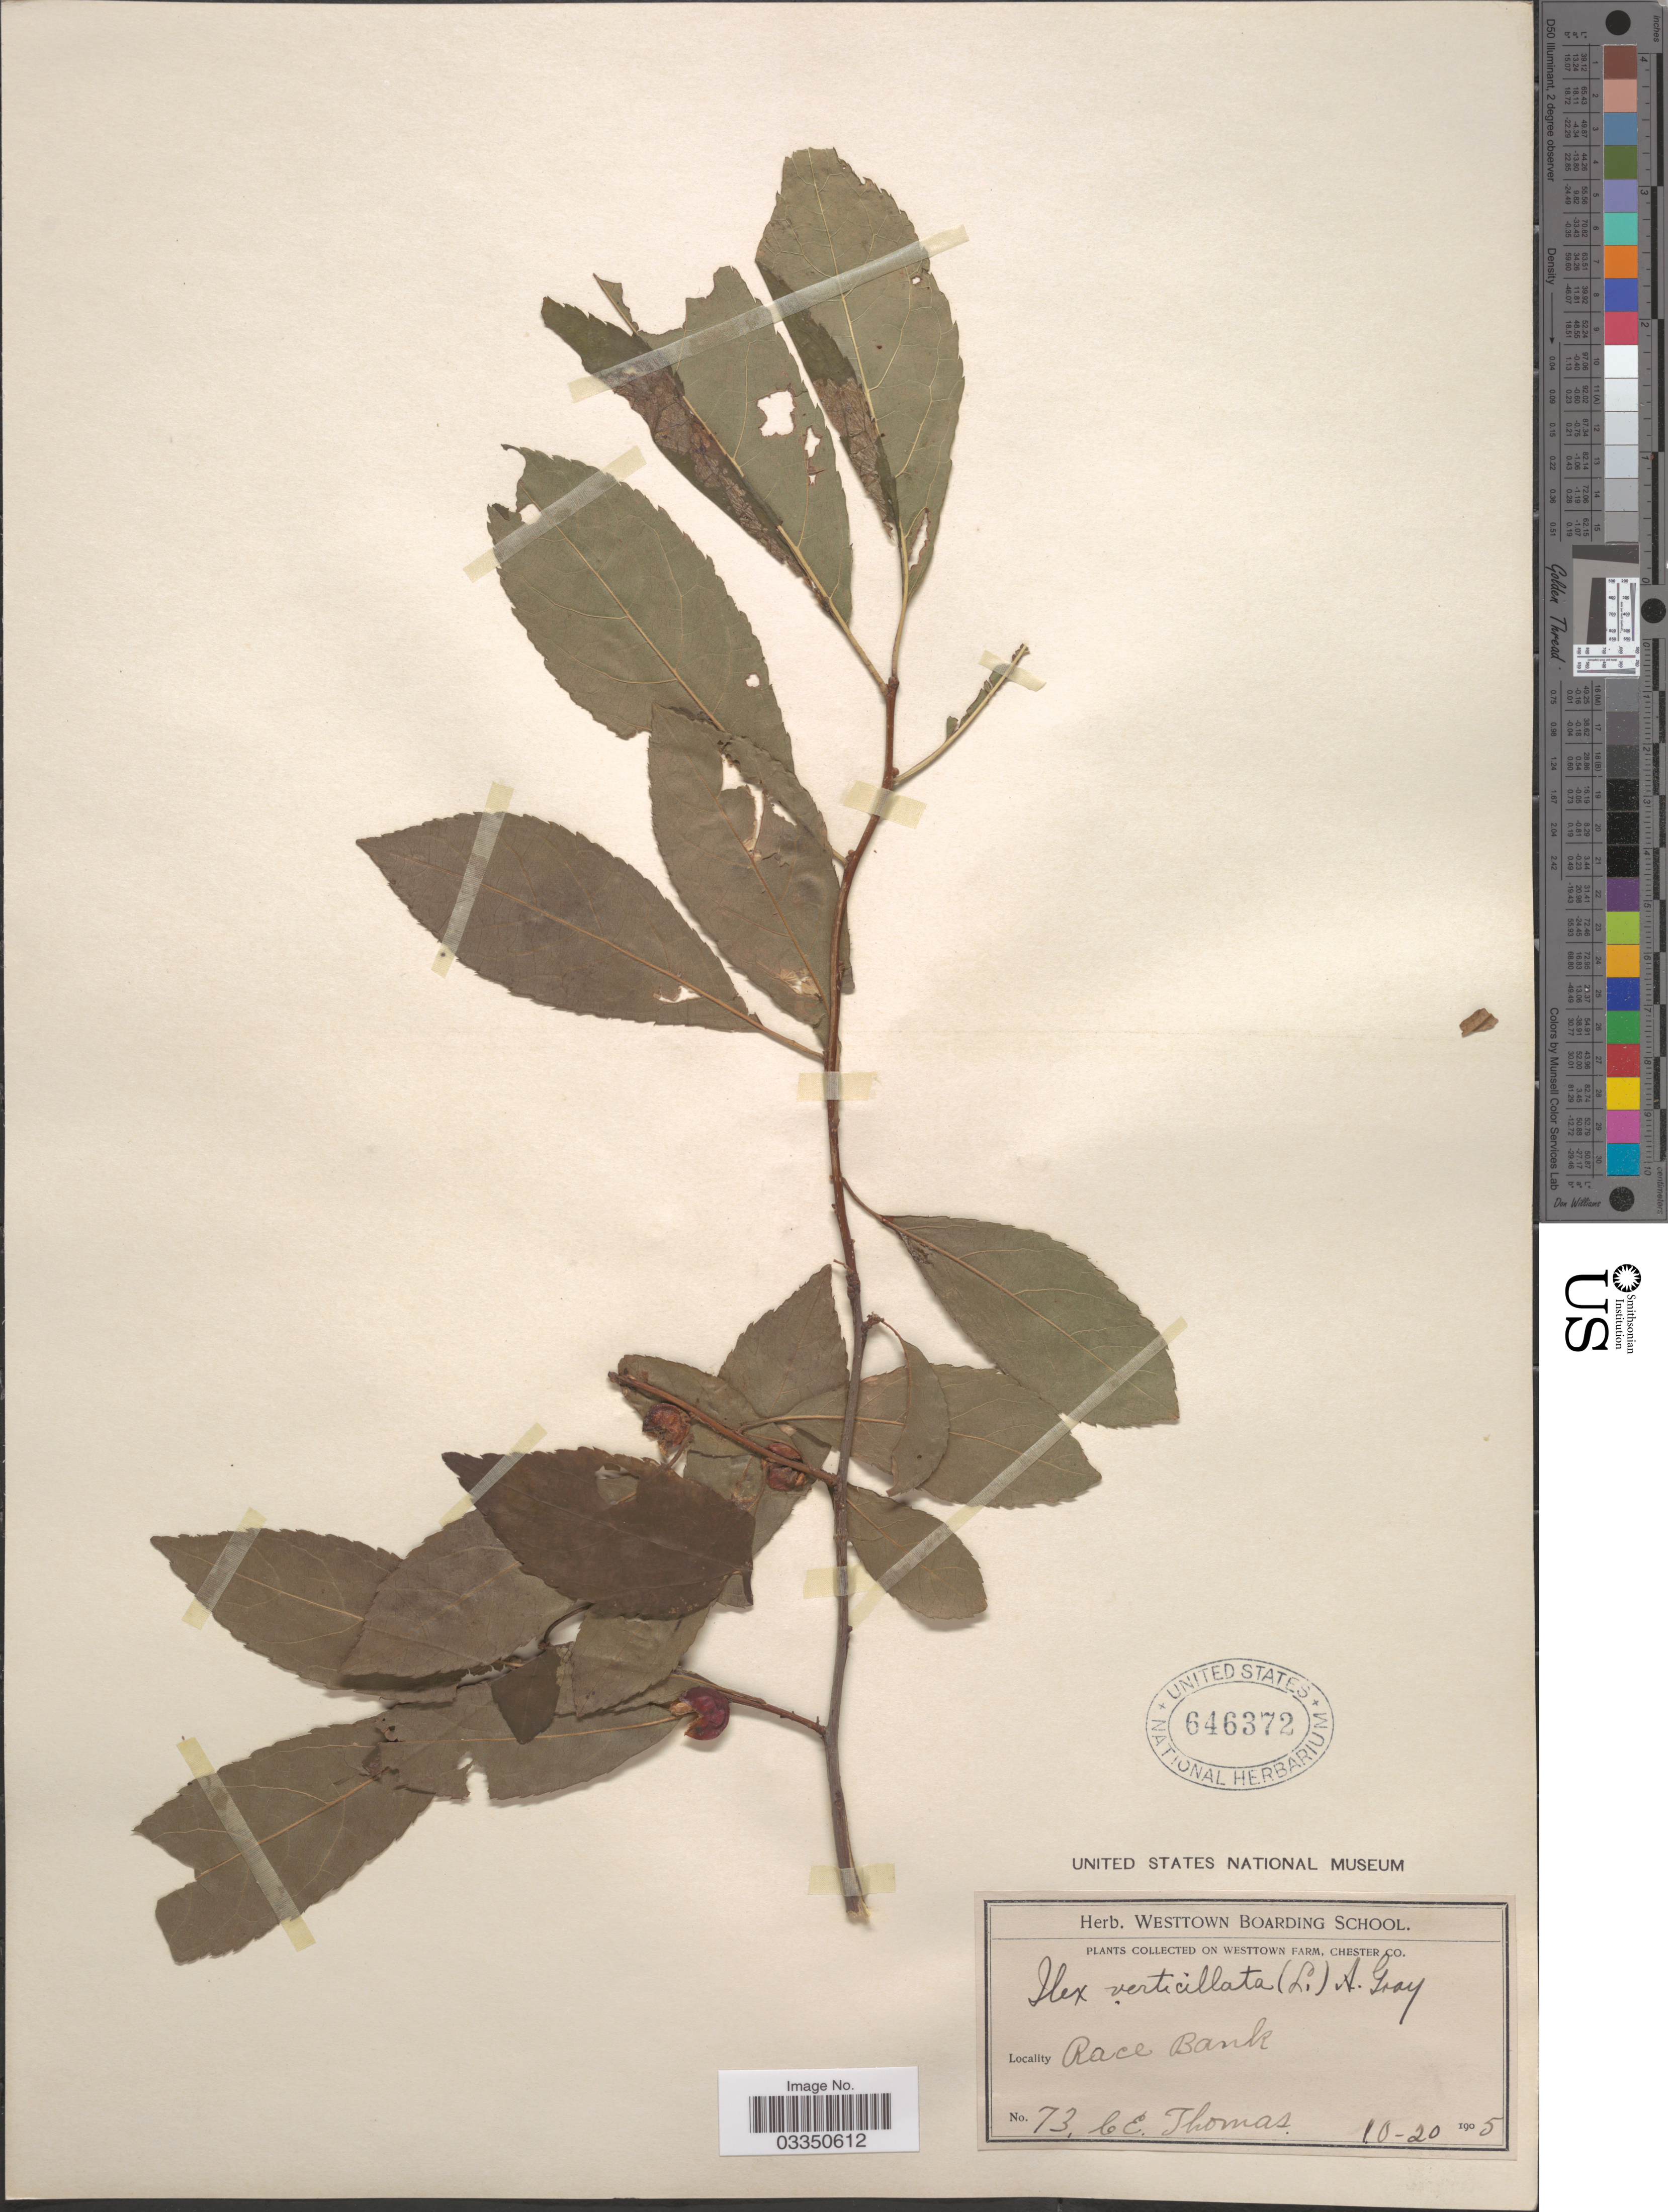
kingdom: Plantae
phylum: Tracheophyta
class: Magnoliopsida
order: Aquifoliales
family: Aquifoliaceae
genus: Ilex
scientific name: Ilex verticillata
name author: (L.) A. Gray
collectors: C. Thomas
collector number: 73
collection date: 1905-10-20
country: United States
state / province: Pennsylvania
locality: Westtown Farm, Chester Co. Race Bank.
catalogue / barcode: US 646372